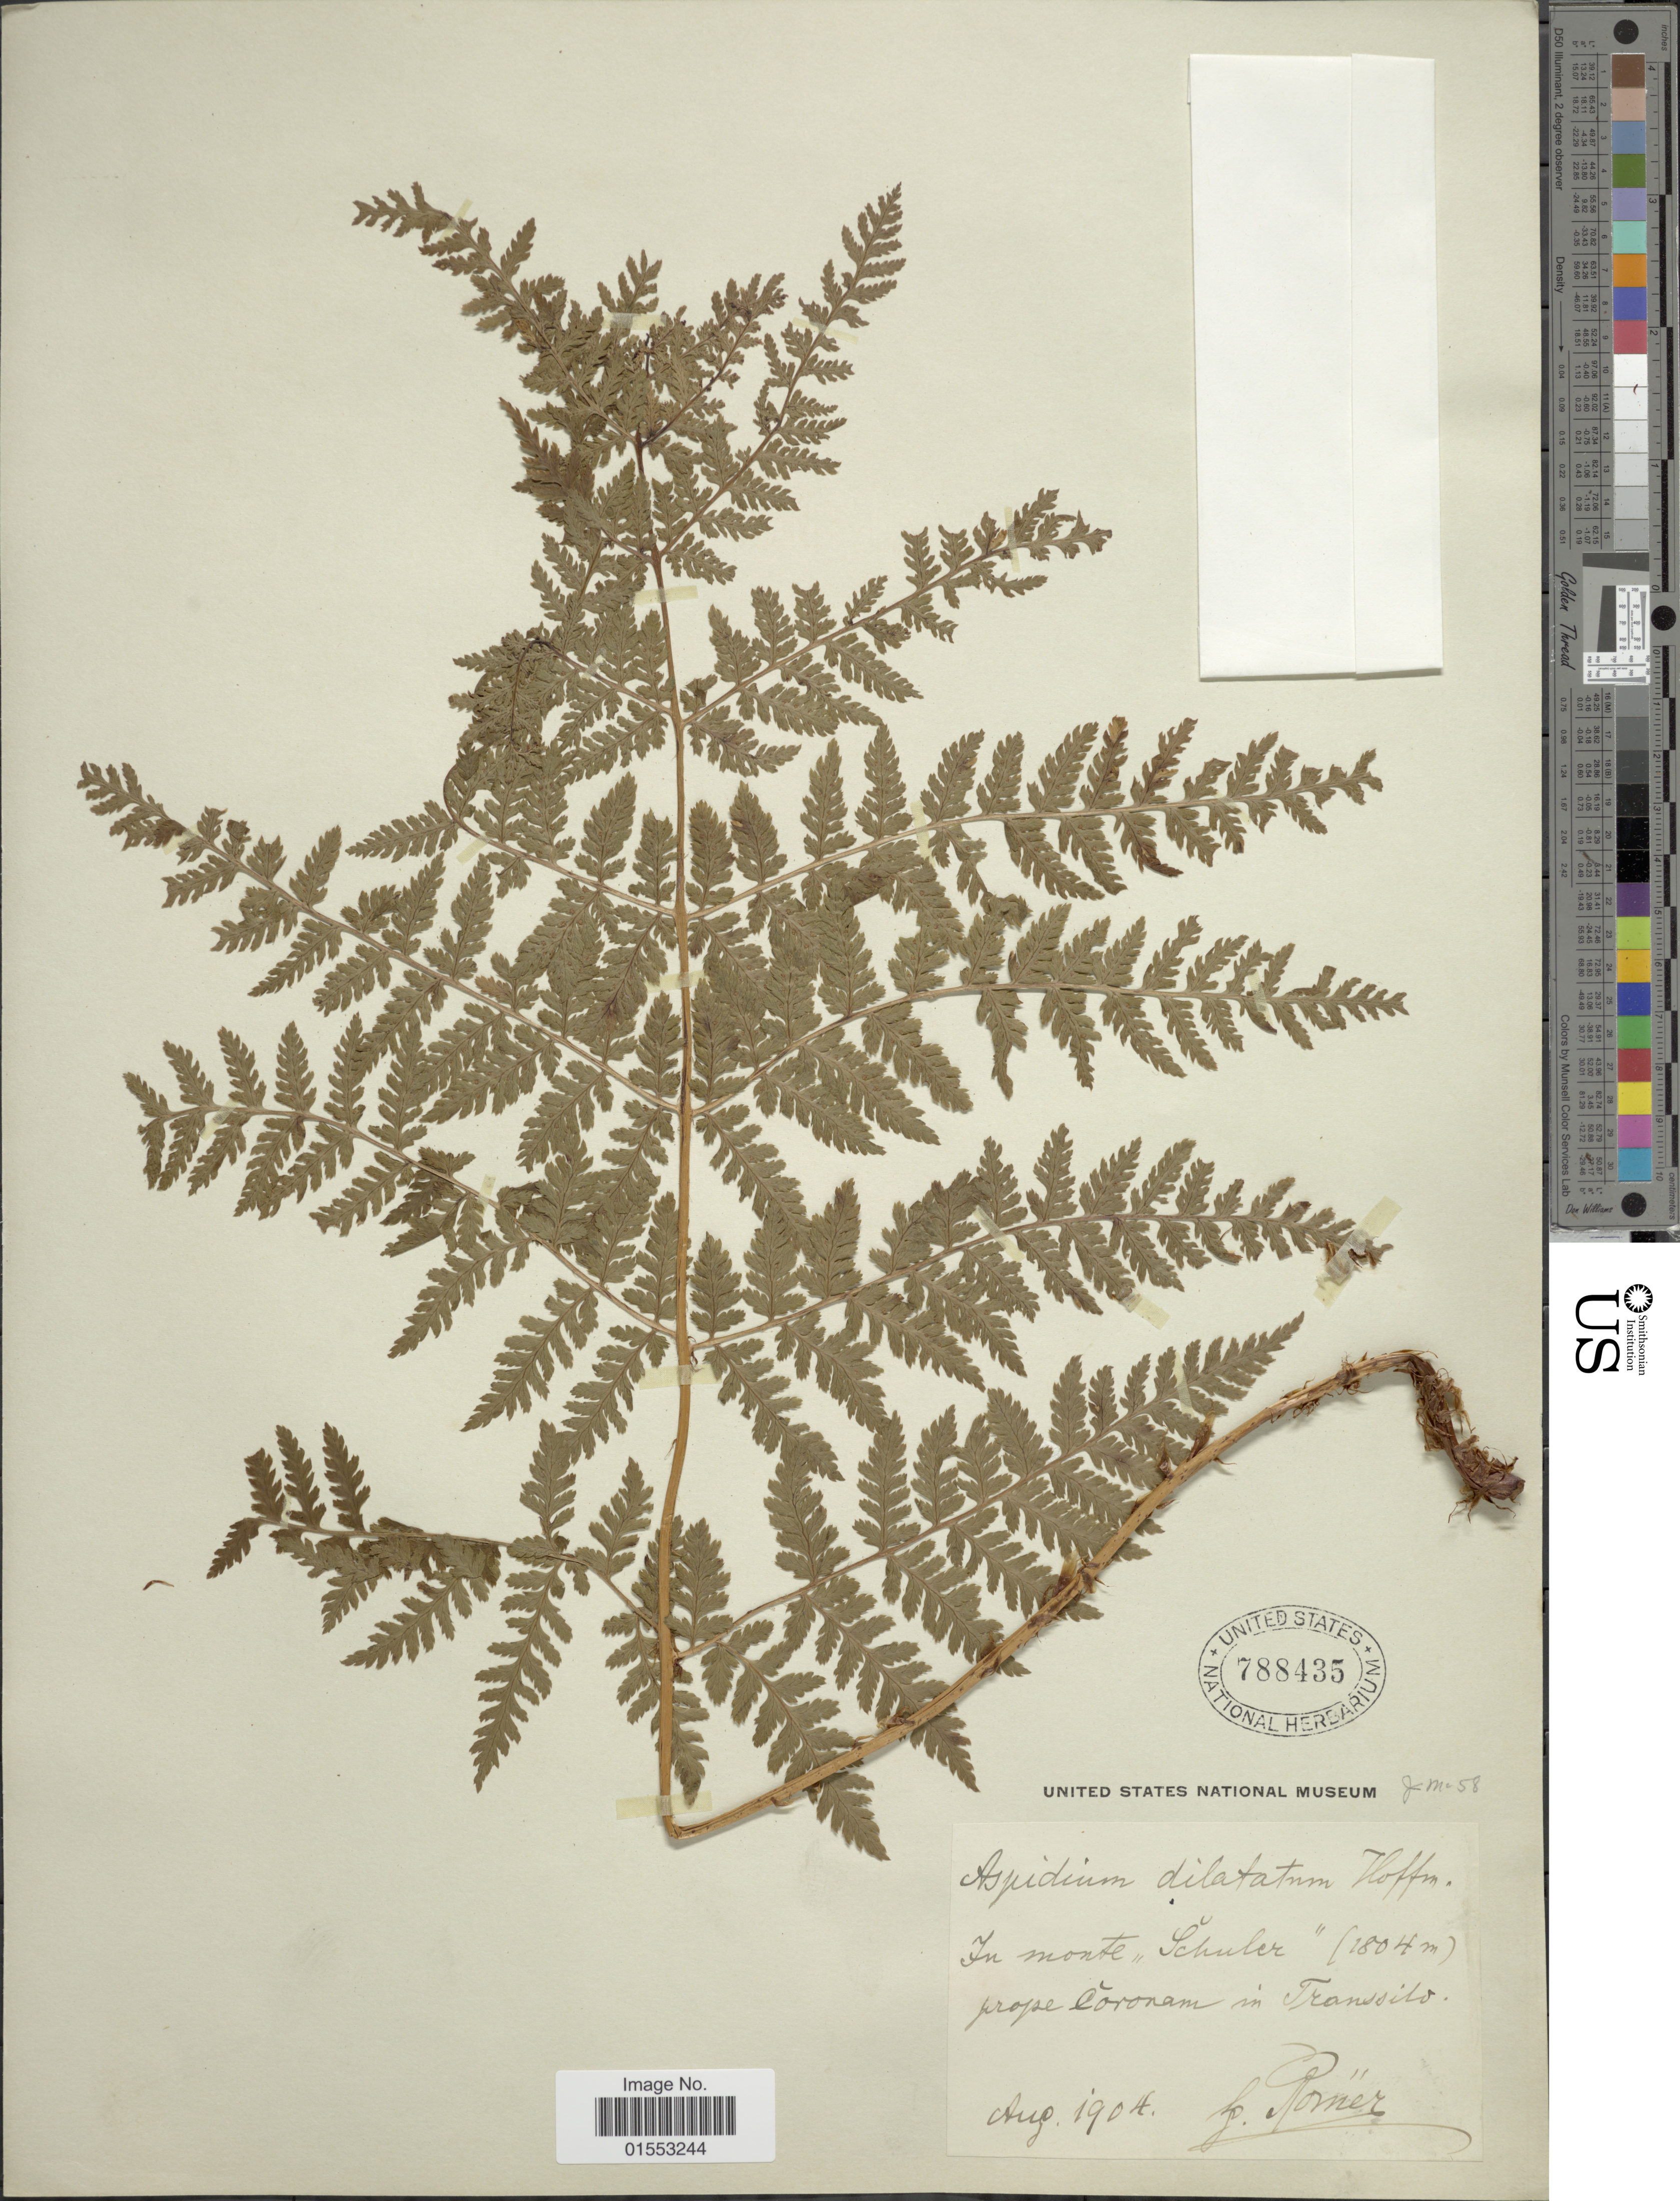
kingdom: Plantae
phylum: Tracheophyta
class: Polypodiopsida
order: Polypodiales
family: Dryopteridaceae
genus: Dryopteris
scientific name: Dryopteris dilatata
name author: (Hoffm.) A. Gray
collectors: M. Römer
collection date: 1904-08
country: Romania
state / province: Brasov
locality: In monte Schuler pprope loronam in Fransilv [interpreted]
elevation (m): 1804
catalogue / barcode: US 788435